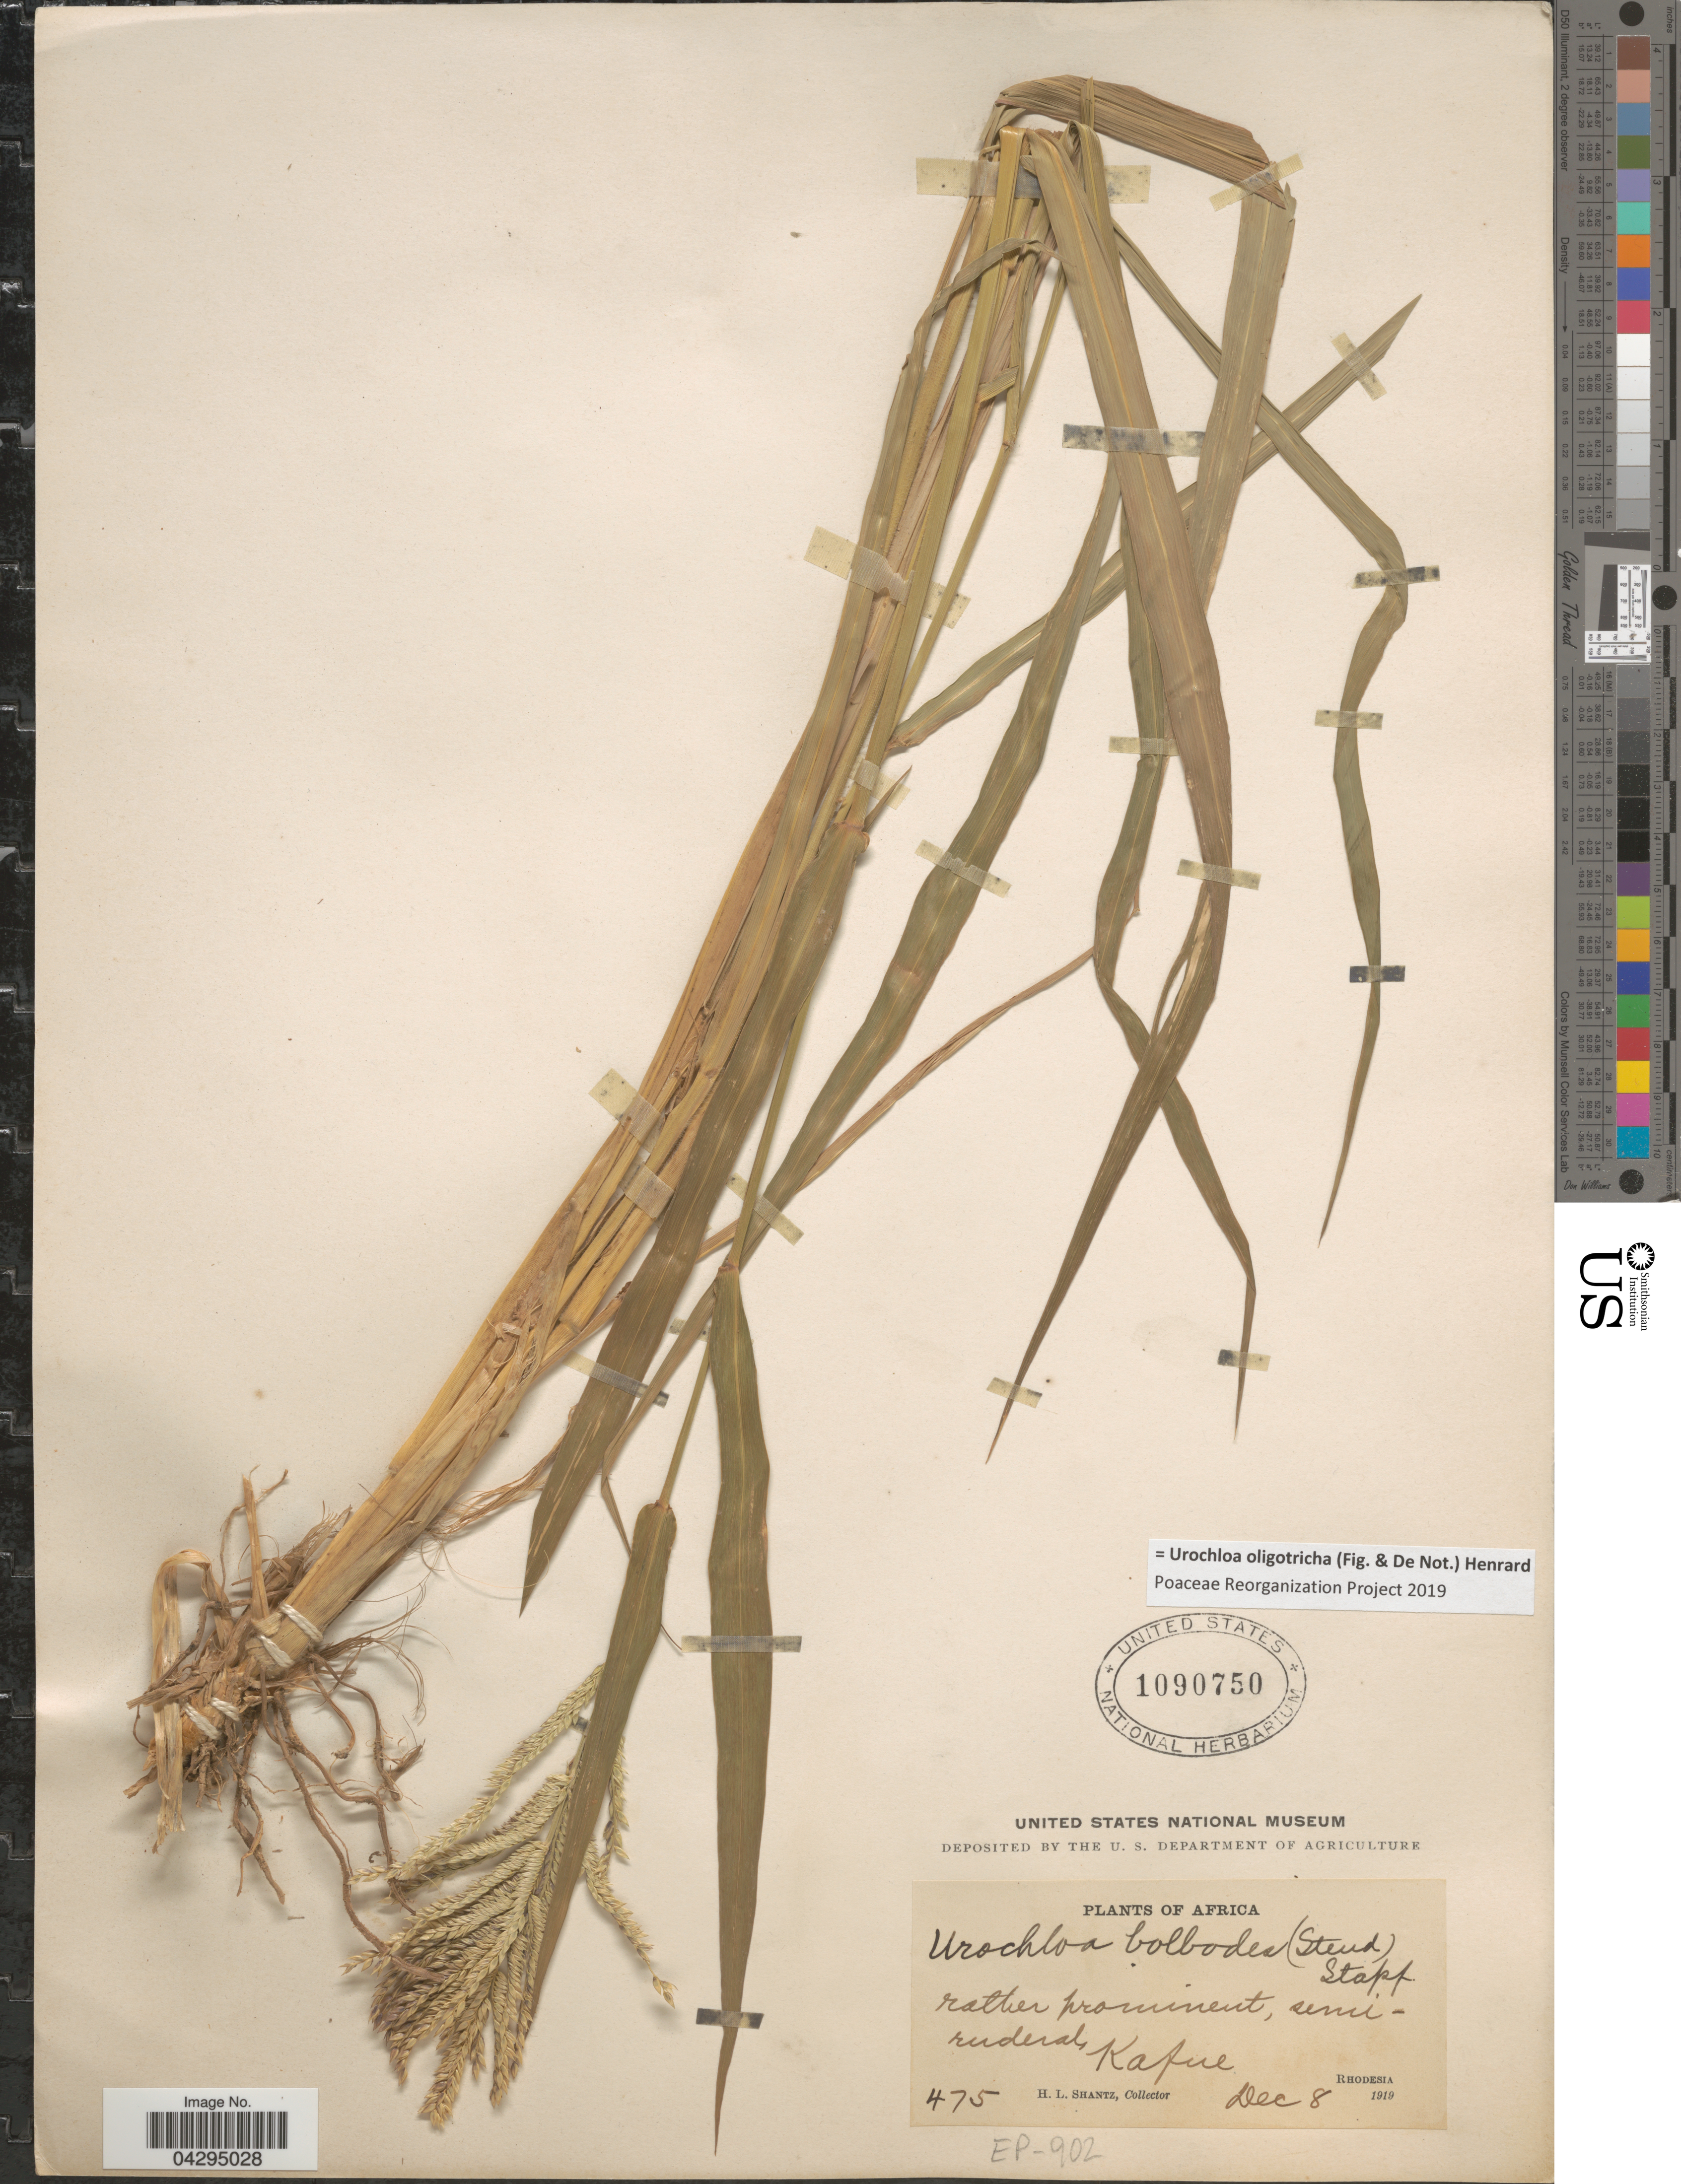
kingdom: Plantae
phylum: Tracheophyta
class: Liliopsida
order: Poales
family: Poaceae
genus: Urochloa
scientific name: Urochloa oligotricha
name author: (Fig. & De Not.) Henr.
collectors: H. Shantz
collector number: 475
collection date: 1919-12-08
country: Zimbabwe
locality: Kafere. Rhodesia.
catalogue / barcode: US 1090750